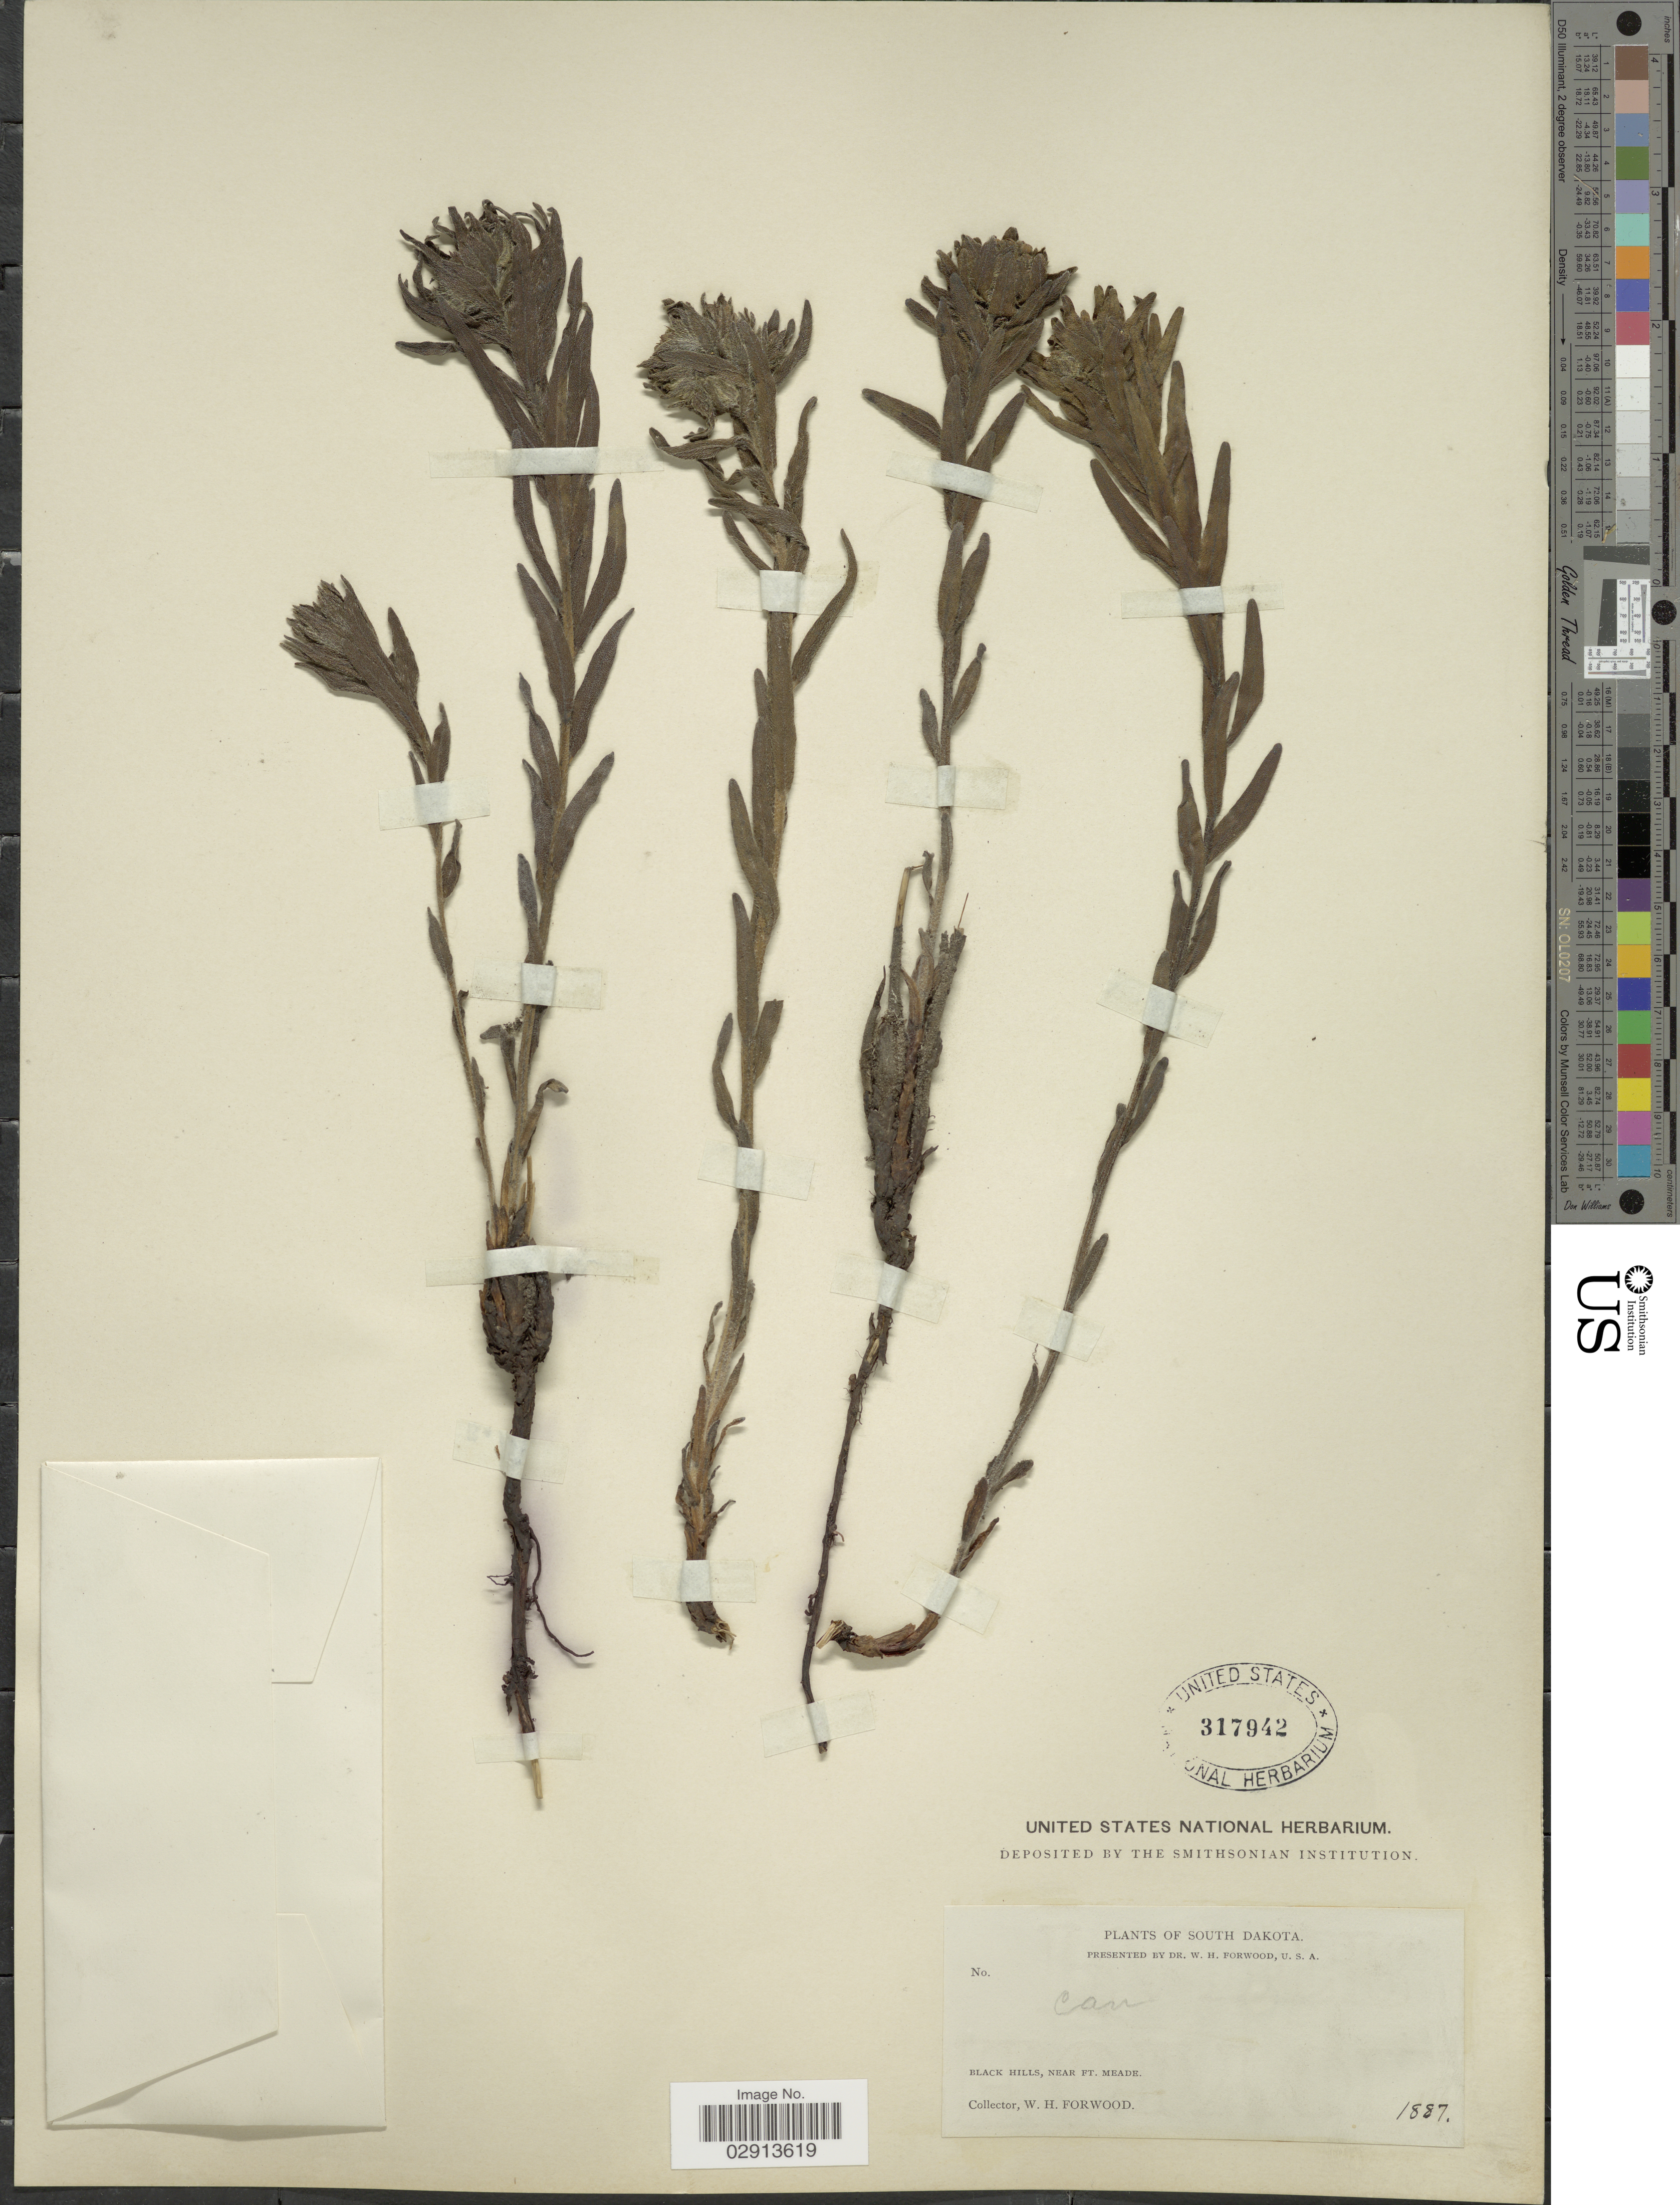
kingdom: Plantae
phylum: Tracheophyta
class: Magnoliopsida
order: Boraginales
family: Boraginaceae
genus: Lithospermum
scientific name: Lithospermum canescens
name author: (Michx.) Lehm.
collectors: W. Forwood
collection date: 1887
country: United States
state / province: South Dakota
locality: Black Hills, near Ft. Meade.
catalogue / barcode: US 317942